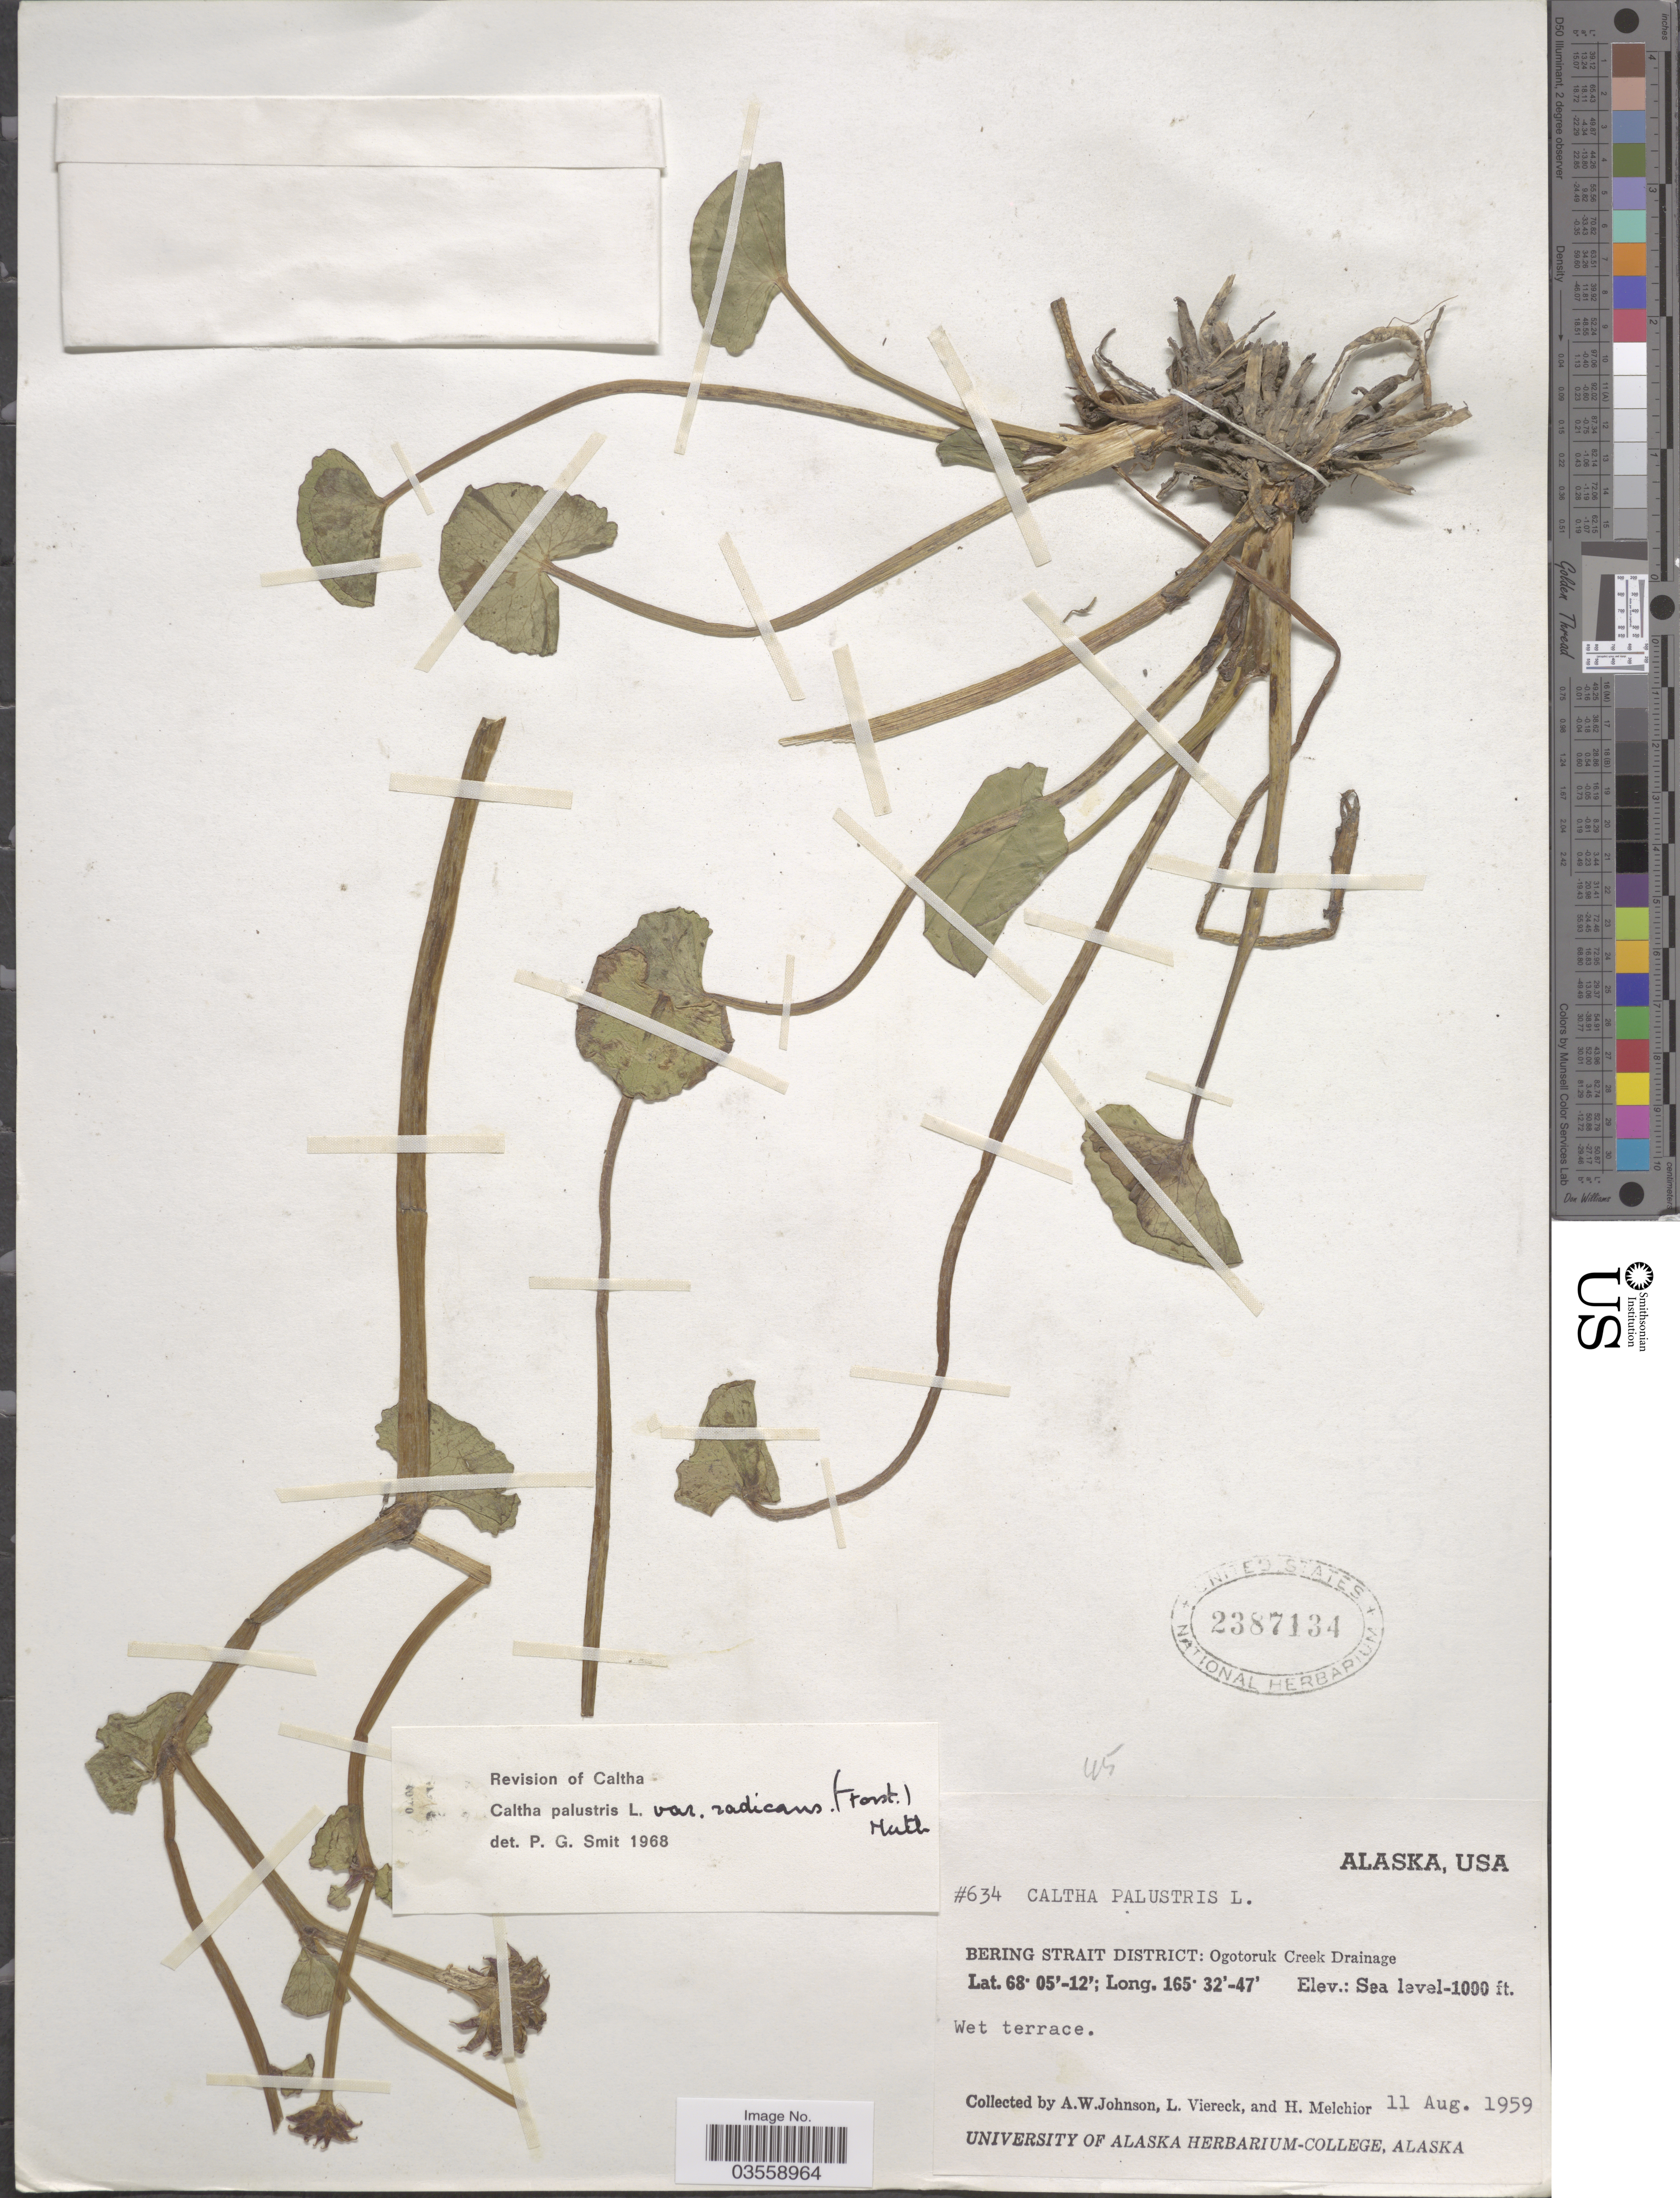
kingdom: Plantae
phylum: Tracheophyta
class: Magnoliopsida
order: Ranunculales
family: Ranunculaceae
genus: Caltha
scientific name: Caltha palustris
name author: L.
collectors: A. W. Johnson, L. Viereck & H. Melchior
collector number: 634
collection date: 1959-08-11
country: United States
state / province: Alaska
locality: USA. Bering Strait District: Ogotoruk Creek Drainage.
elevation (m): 0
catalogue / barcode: US 2387134